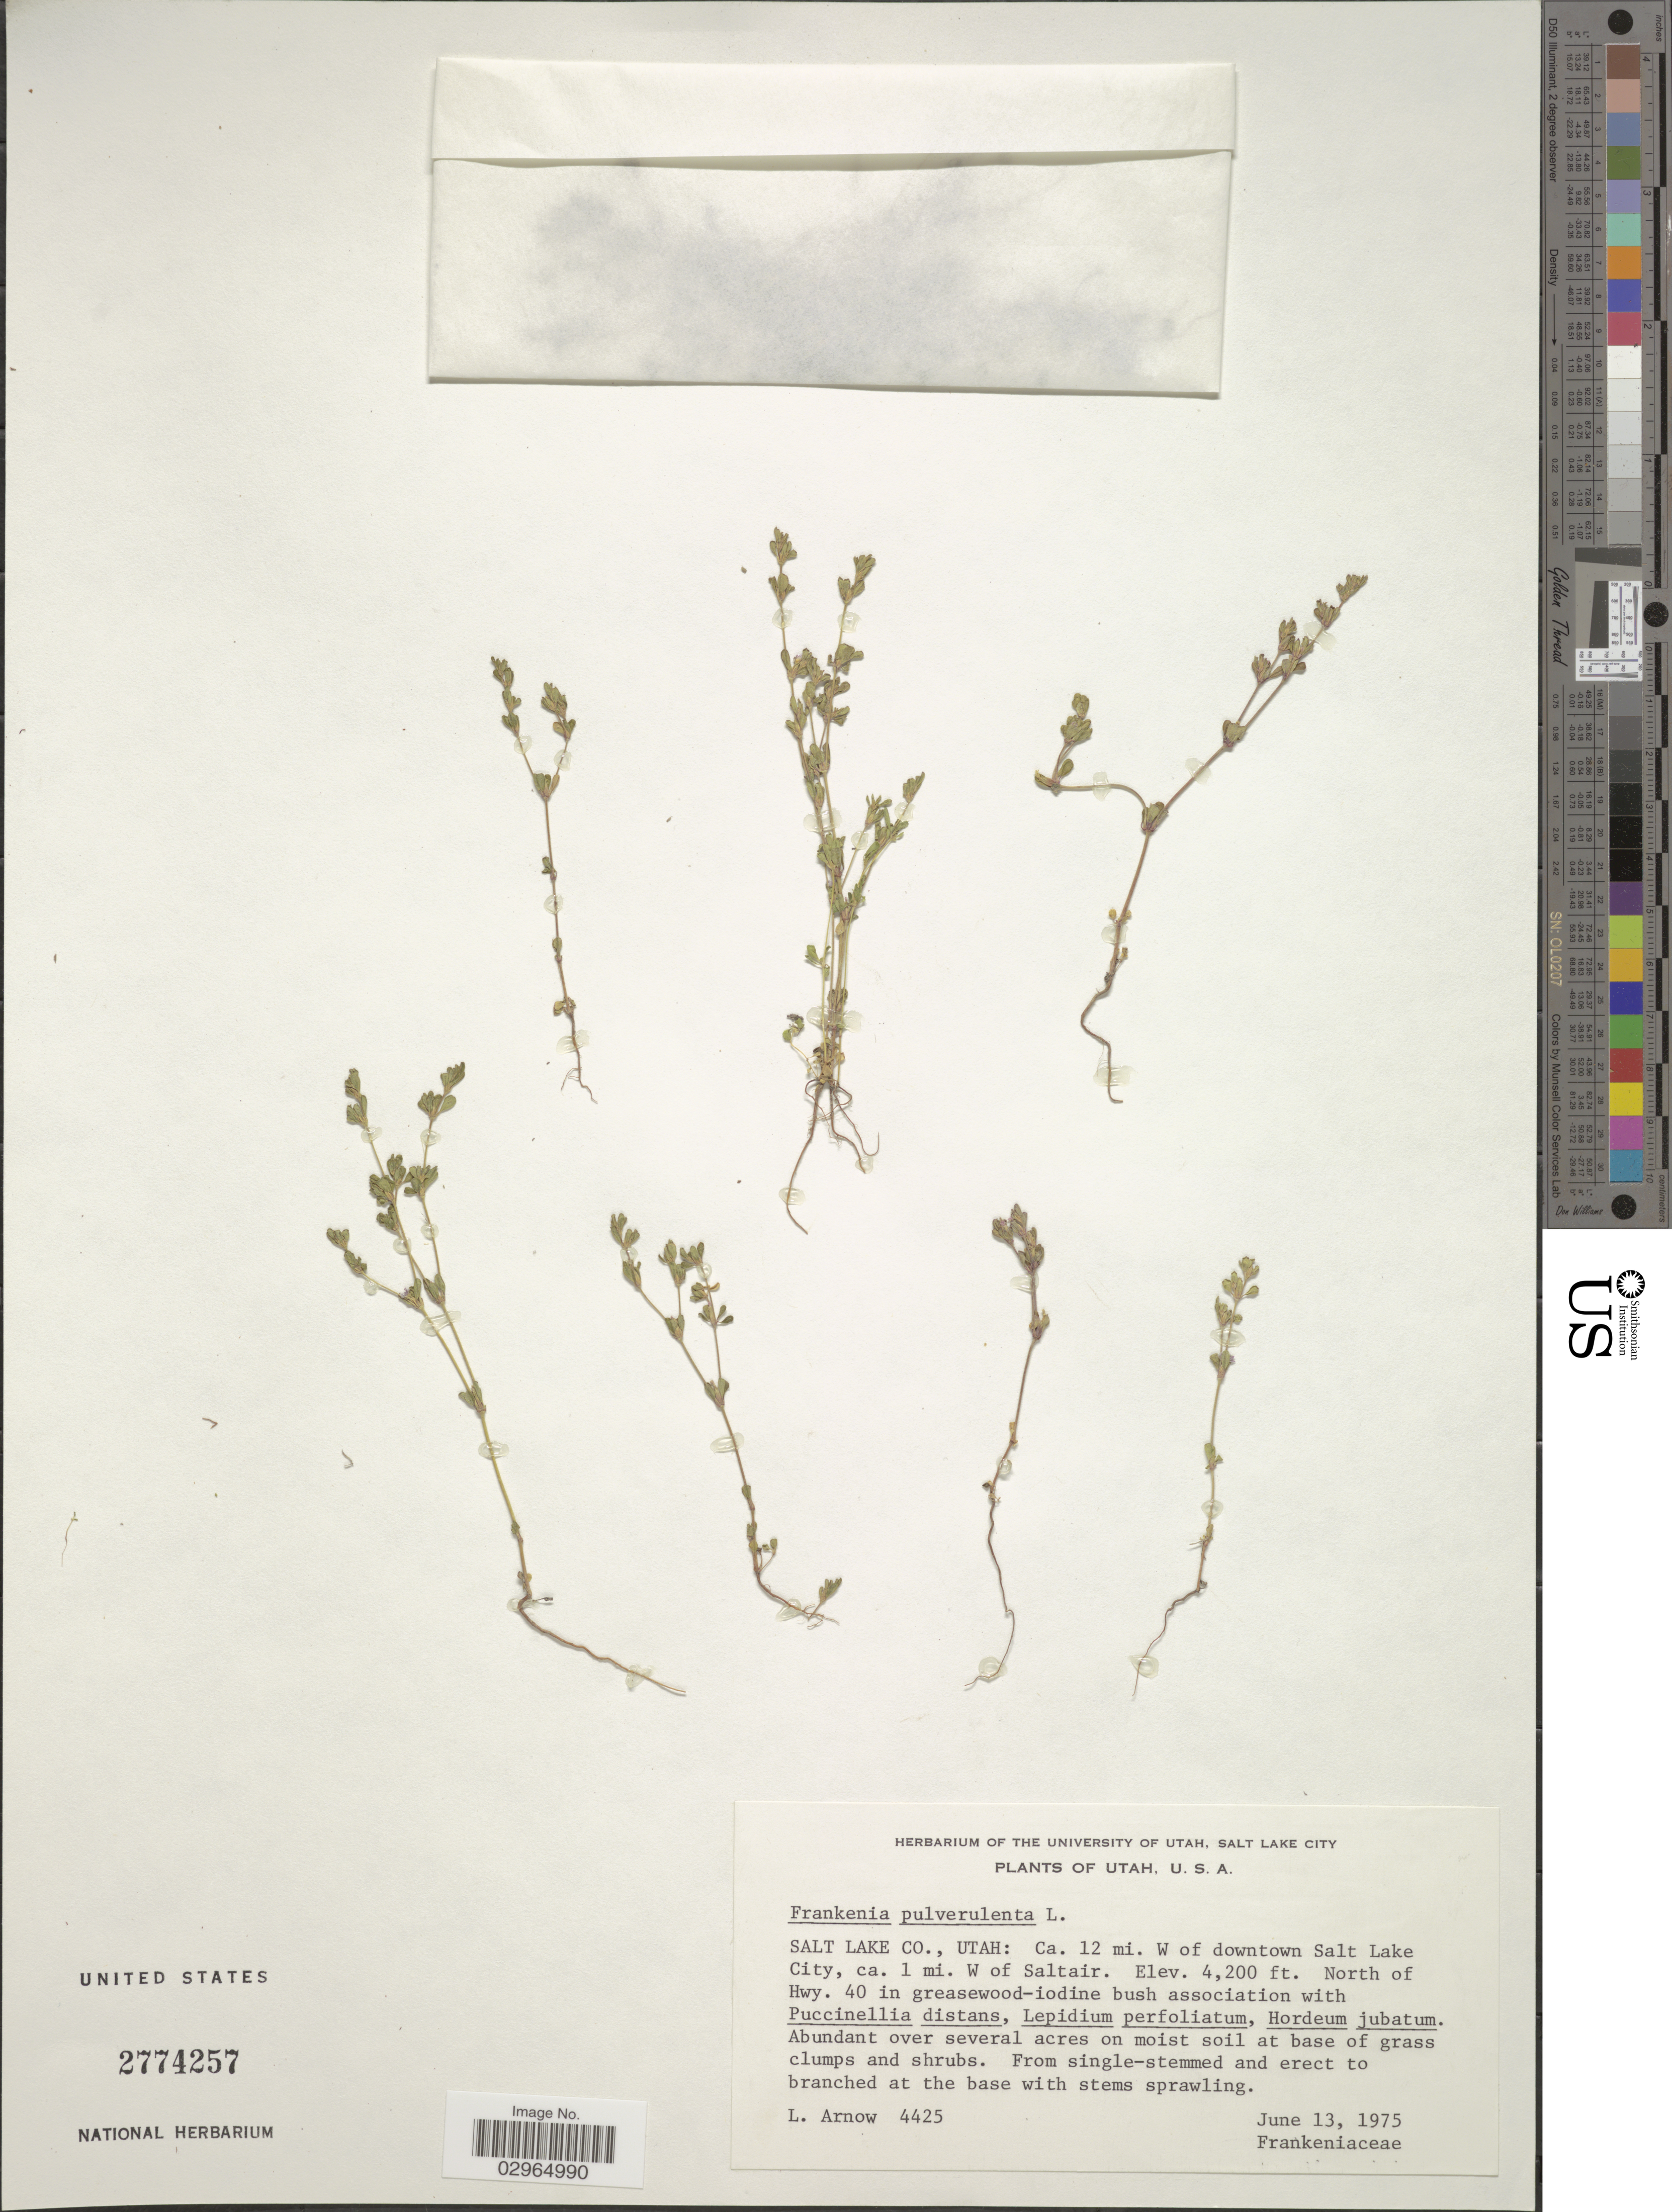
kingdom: Plantae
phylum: Tracheophyta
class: Magnoliopsida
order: Caryophyllales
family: Frankeniaceae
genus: Frankenia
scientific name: Frankenia pulverulenta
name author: L.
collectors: L. Arnow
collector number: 4425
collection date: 1975-06-13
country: United States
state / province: Utah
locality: Salt Lake Co. Ca. 12 mi. W of downtown Salt Lake City, ca. 1 mi. W of Saltair. North of Hwy.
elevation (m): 1280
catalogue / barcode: US 2774257